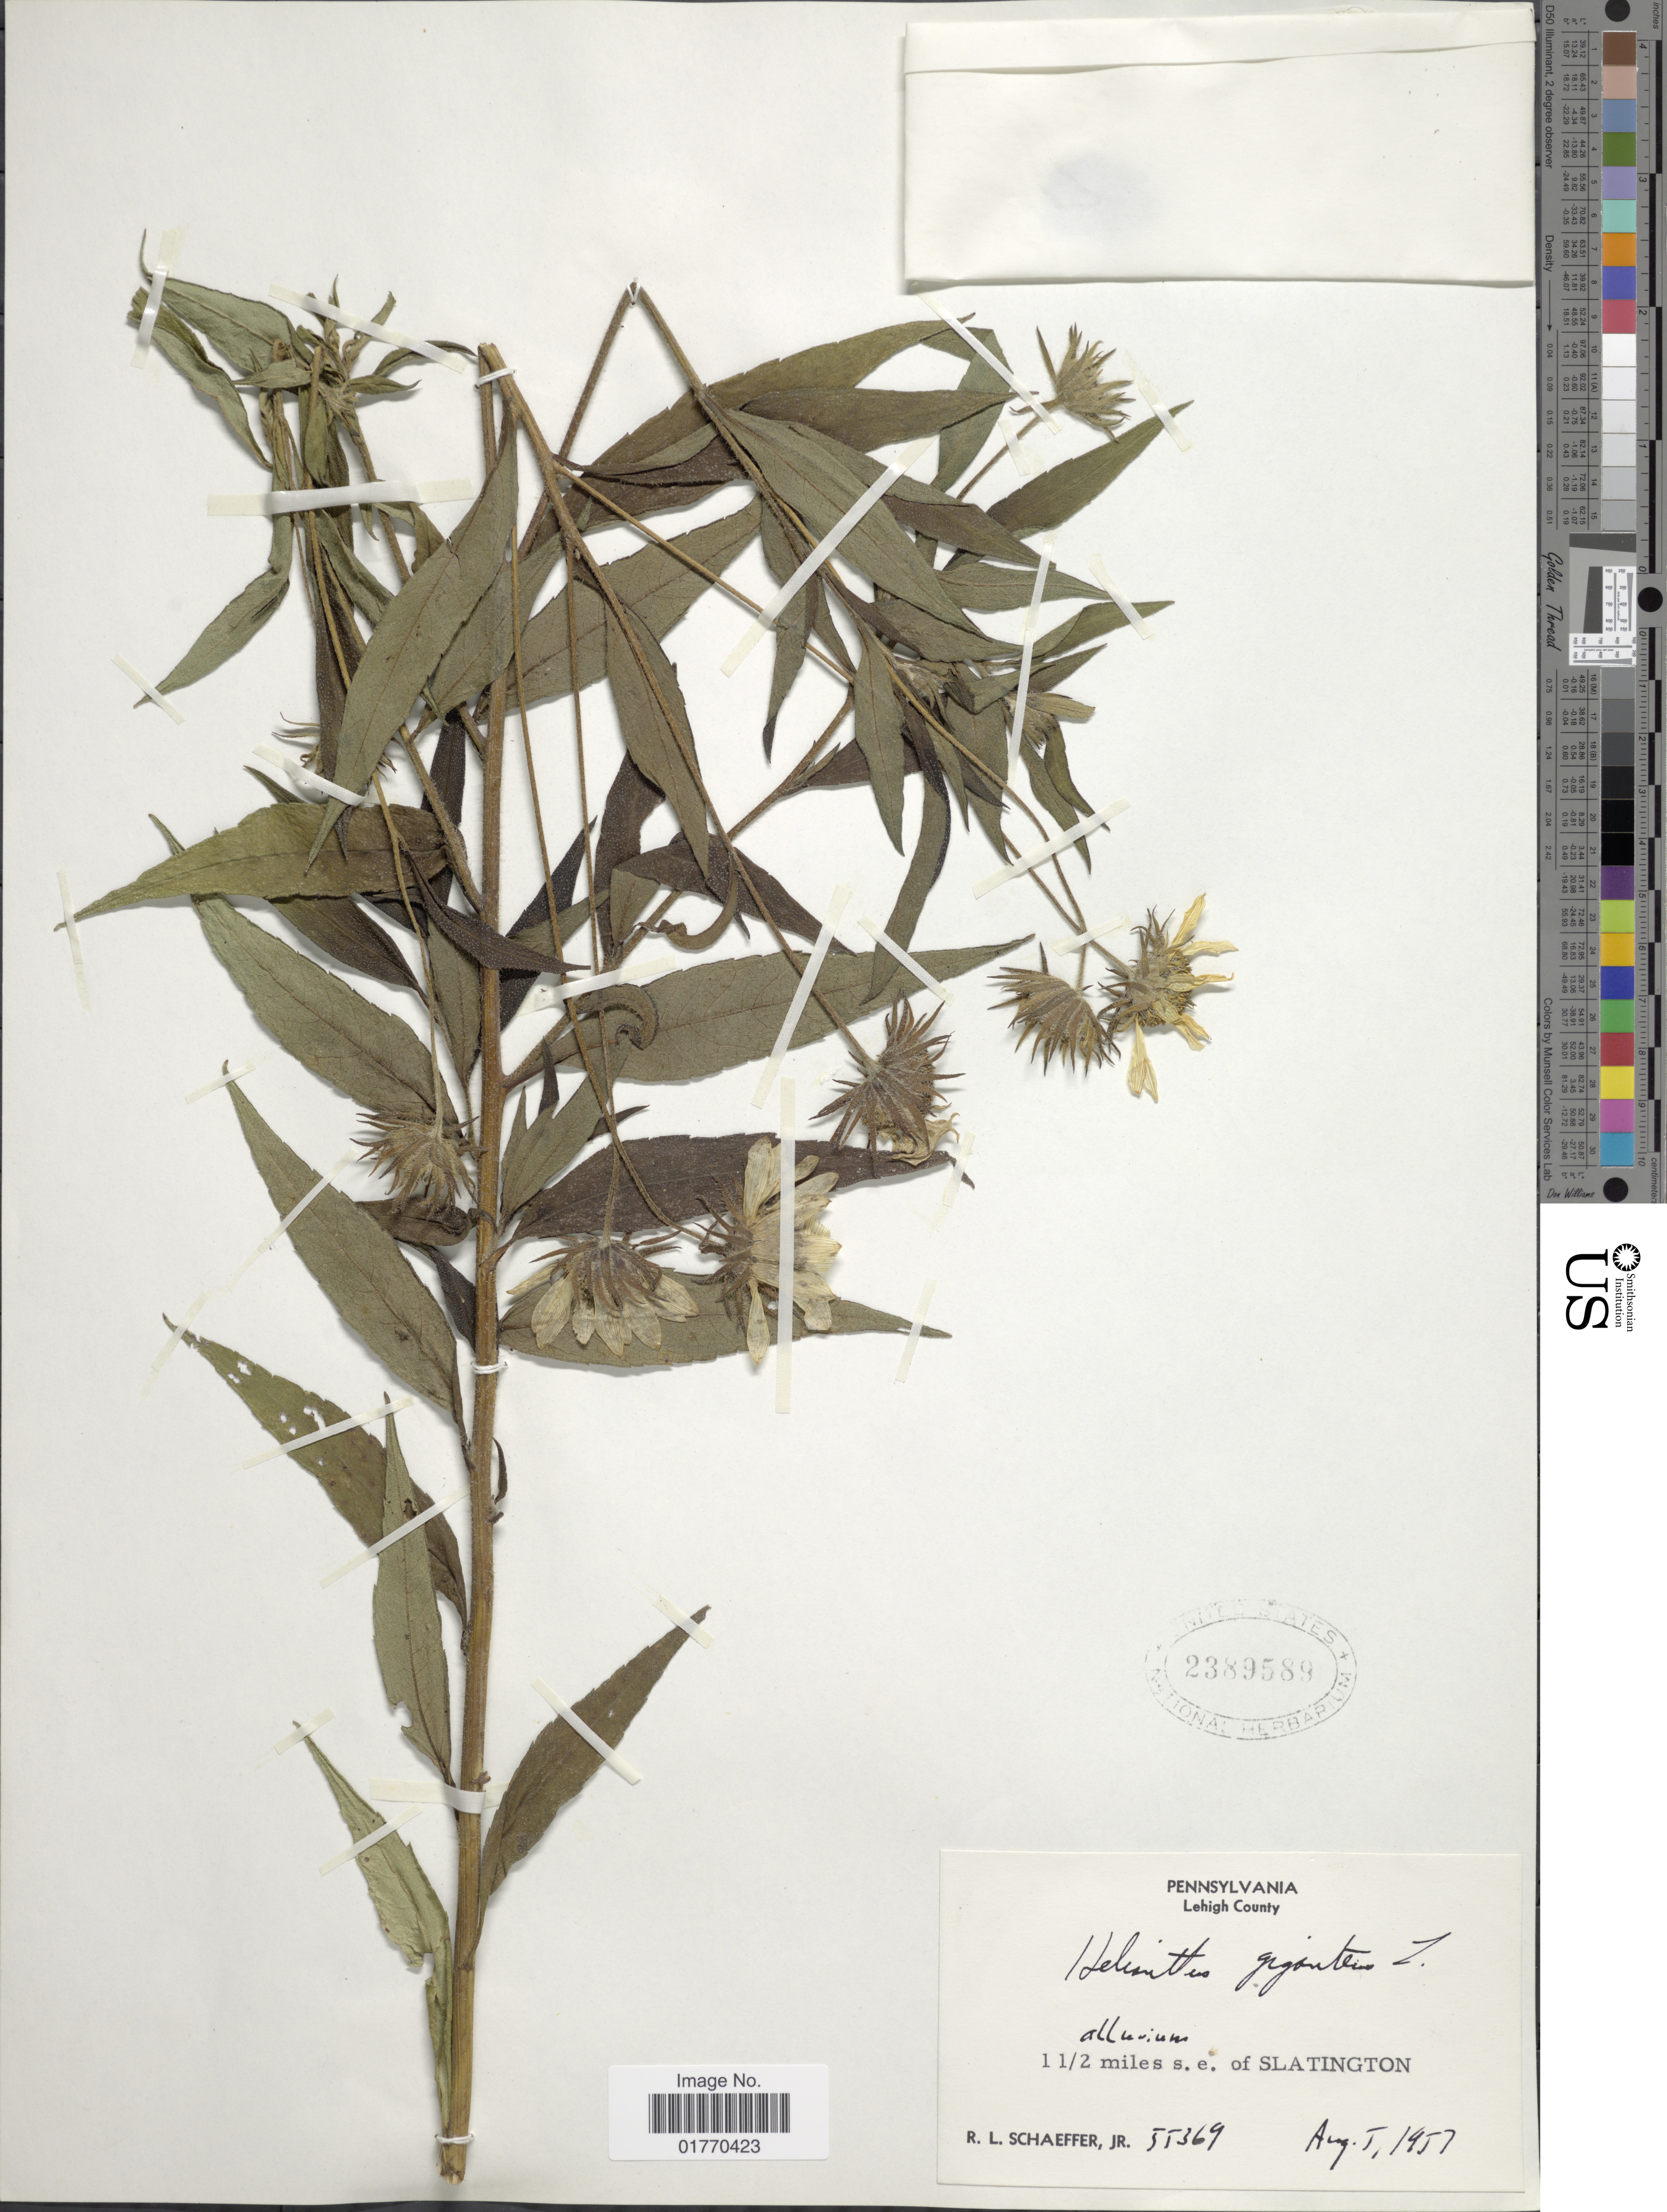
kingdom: Plantae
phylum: Tracheophyta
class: Magnoliopsida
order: Asterales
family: Asteraceae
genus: Helianthus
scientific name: Helianthus giganteus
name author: L.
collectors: R. L. Schaeffer Jr.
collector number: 55369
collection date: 1957-08-05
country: United States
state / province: Pennsylvania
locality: Lehigh County, 1 1/2 miles s.e. of Slatington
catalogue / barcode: US 2389589